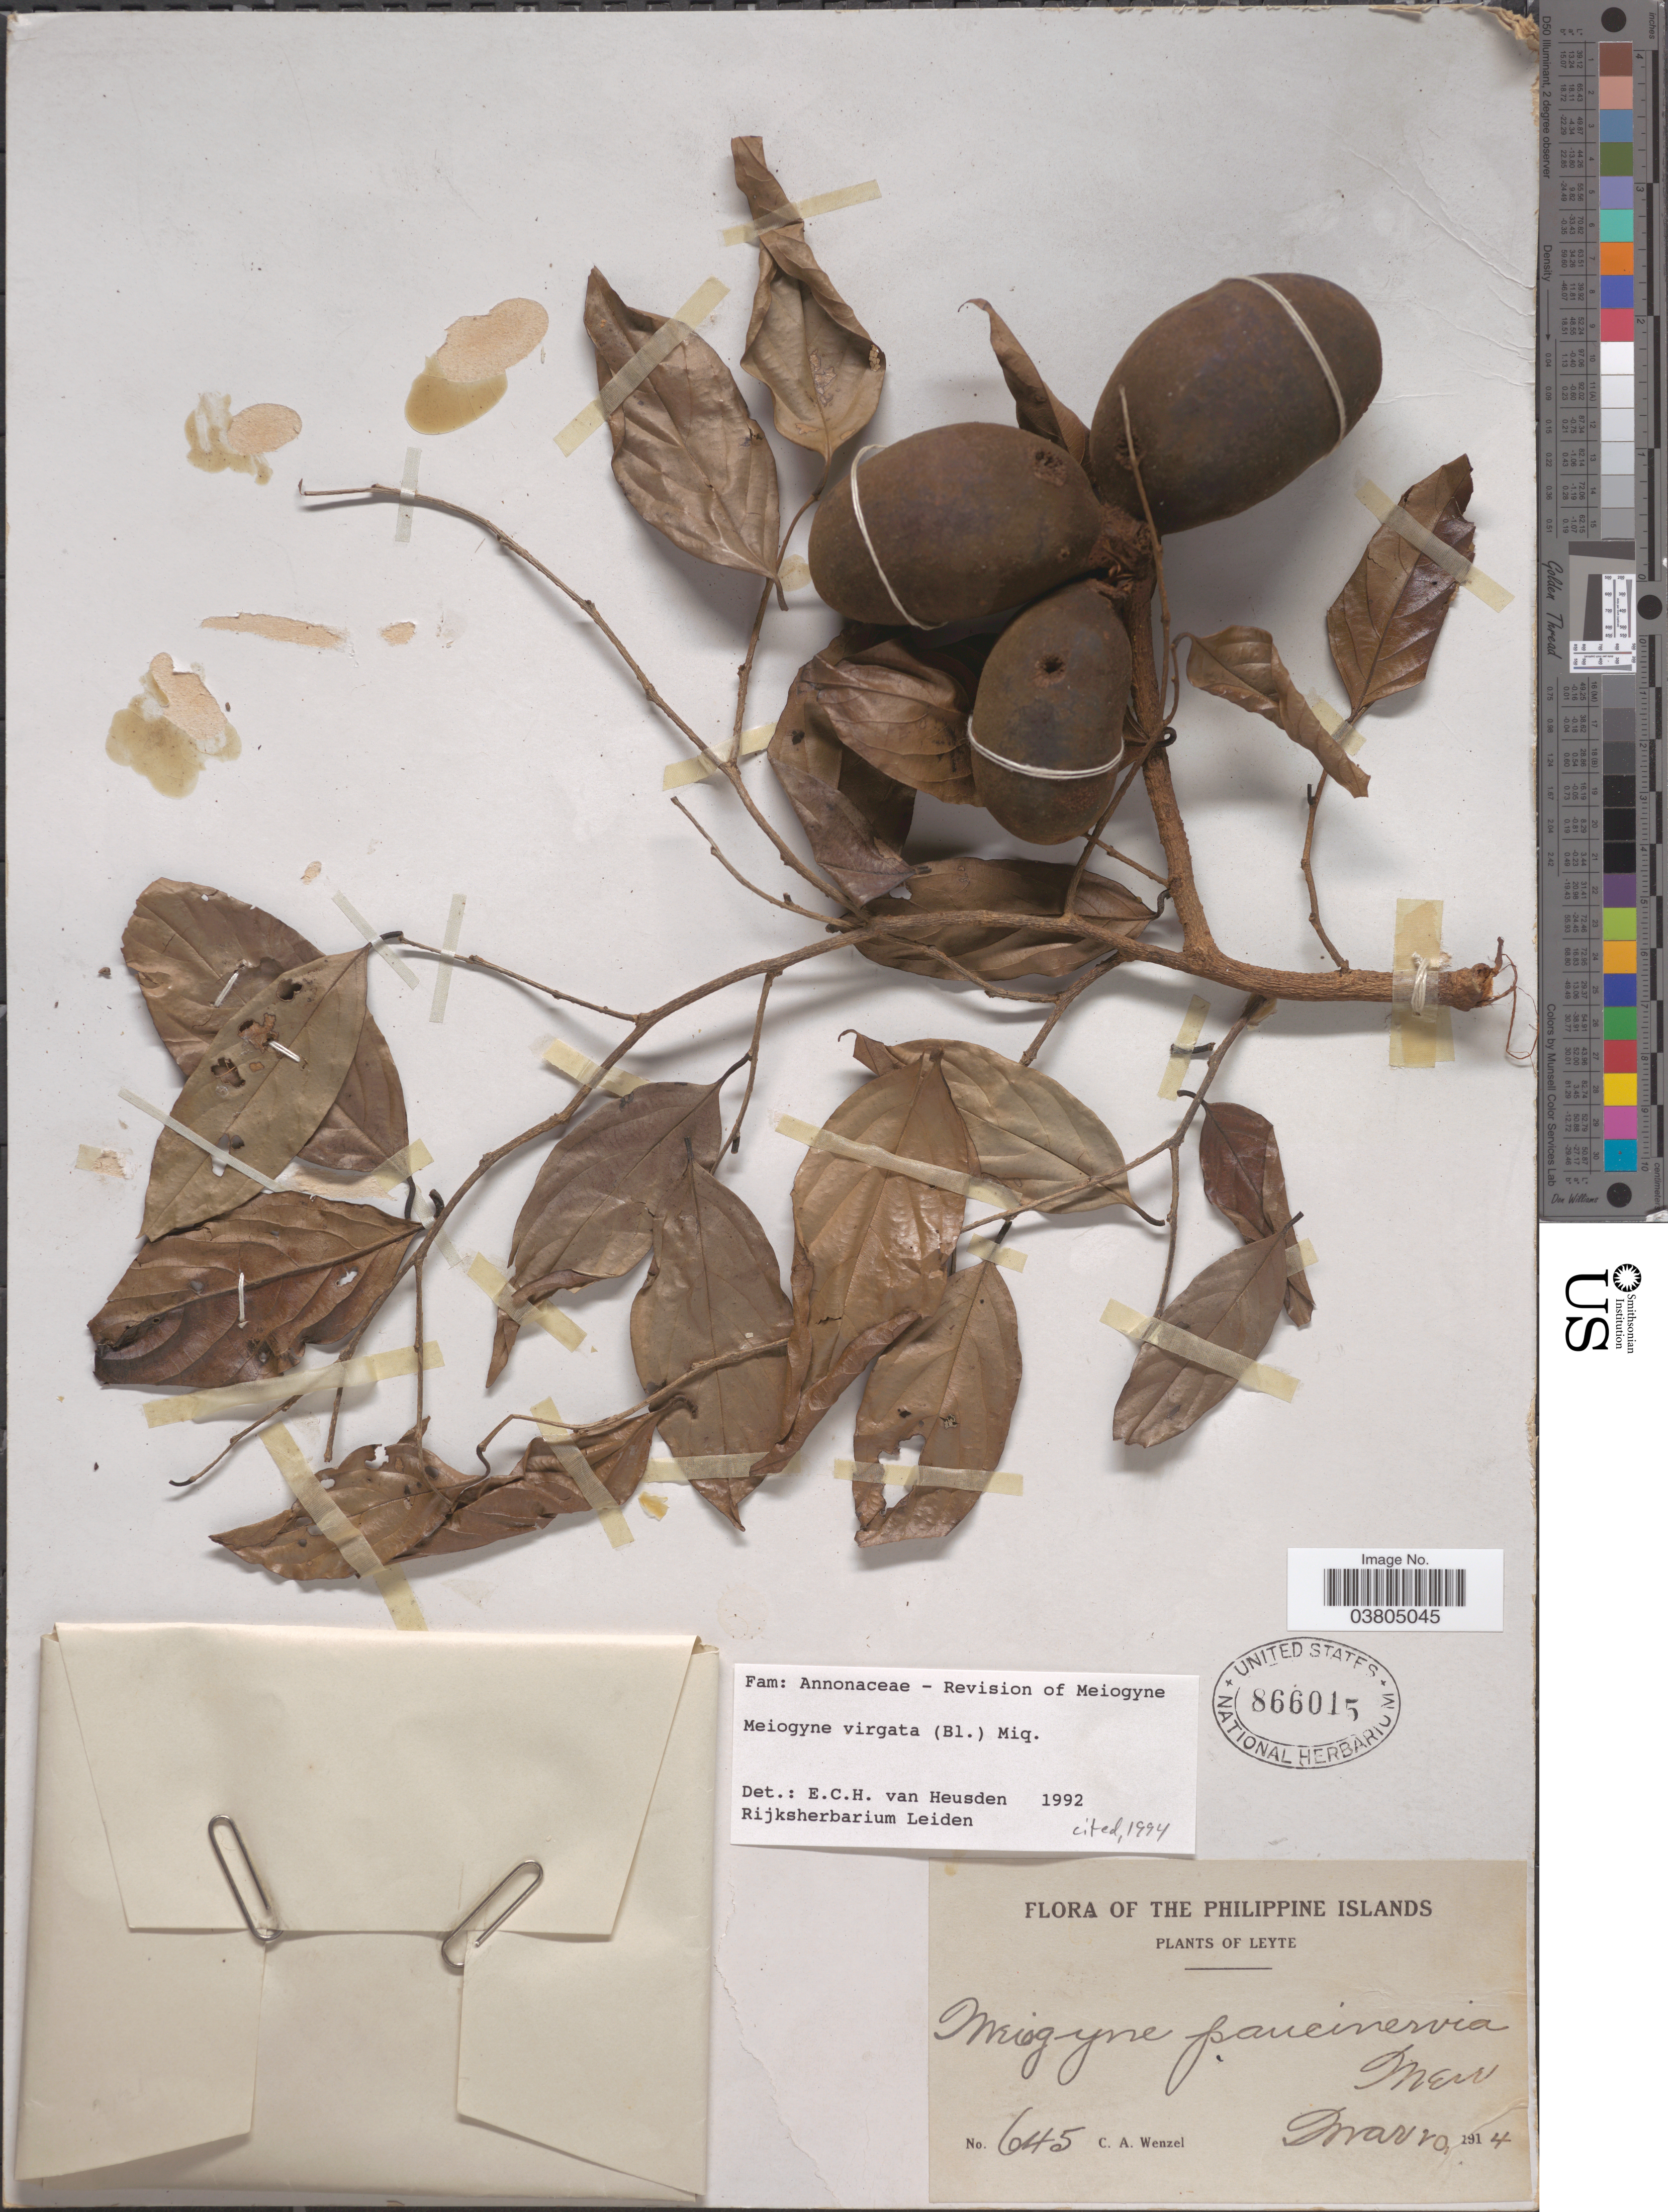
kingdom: Plantae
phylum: Tracheophyta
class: Magnoliopsida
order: Magnoliales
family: Annonaceae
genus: Meiogyne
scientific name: Meiogyne virgata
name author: (Blume) Miq.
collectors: C. Wenzel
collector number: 645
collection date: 1914-03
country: Philippines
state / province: Eastern Visayas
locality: Philippine Islands. Leyte.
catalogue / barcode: US 866015